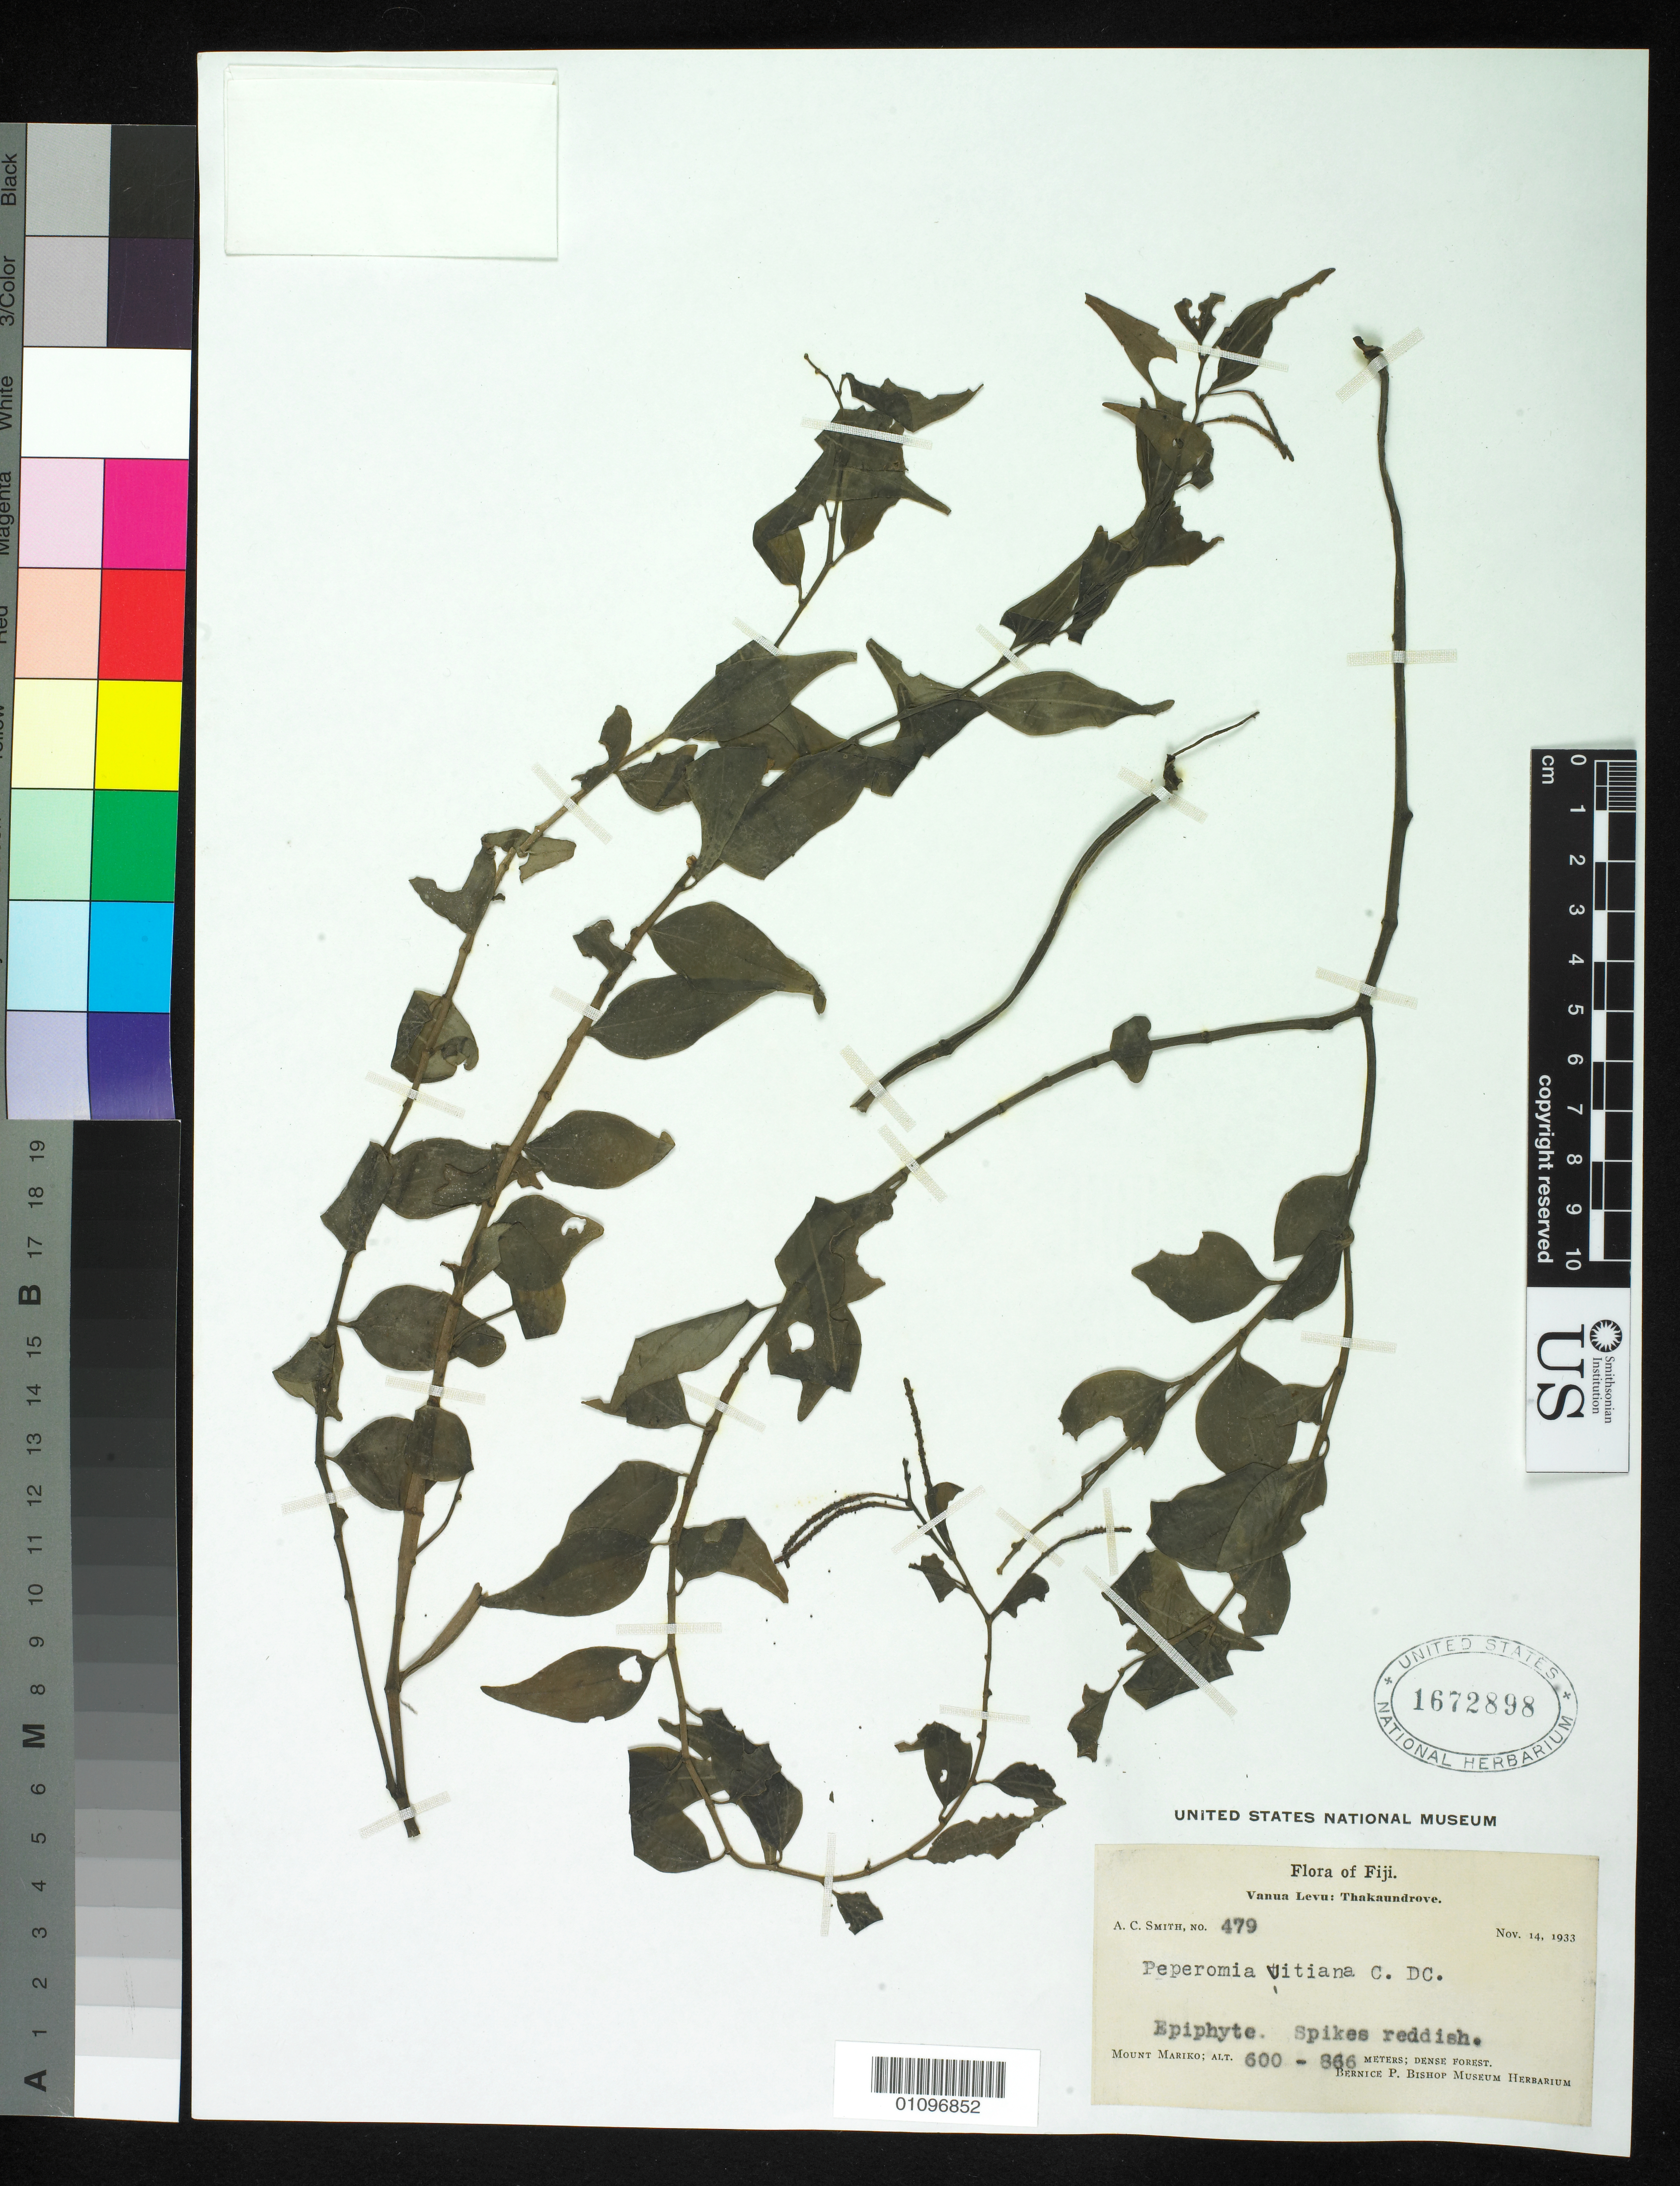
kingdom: Plantae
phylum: Tracheophyta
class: Magnoliopsida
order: Piperales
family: Piperaceae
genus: Peperomia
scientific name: Peperomia vitiana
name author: C. DC.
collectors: A. C. Smith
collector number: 479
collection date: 1933-11-14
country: Fiji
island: Vanua Levu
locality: Thakaundrove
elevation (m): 600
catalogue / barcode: US 1672898